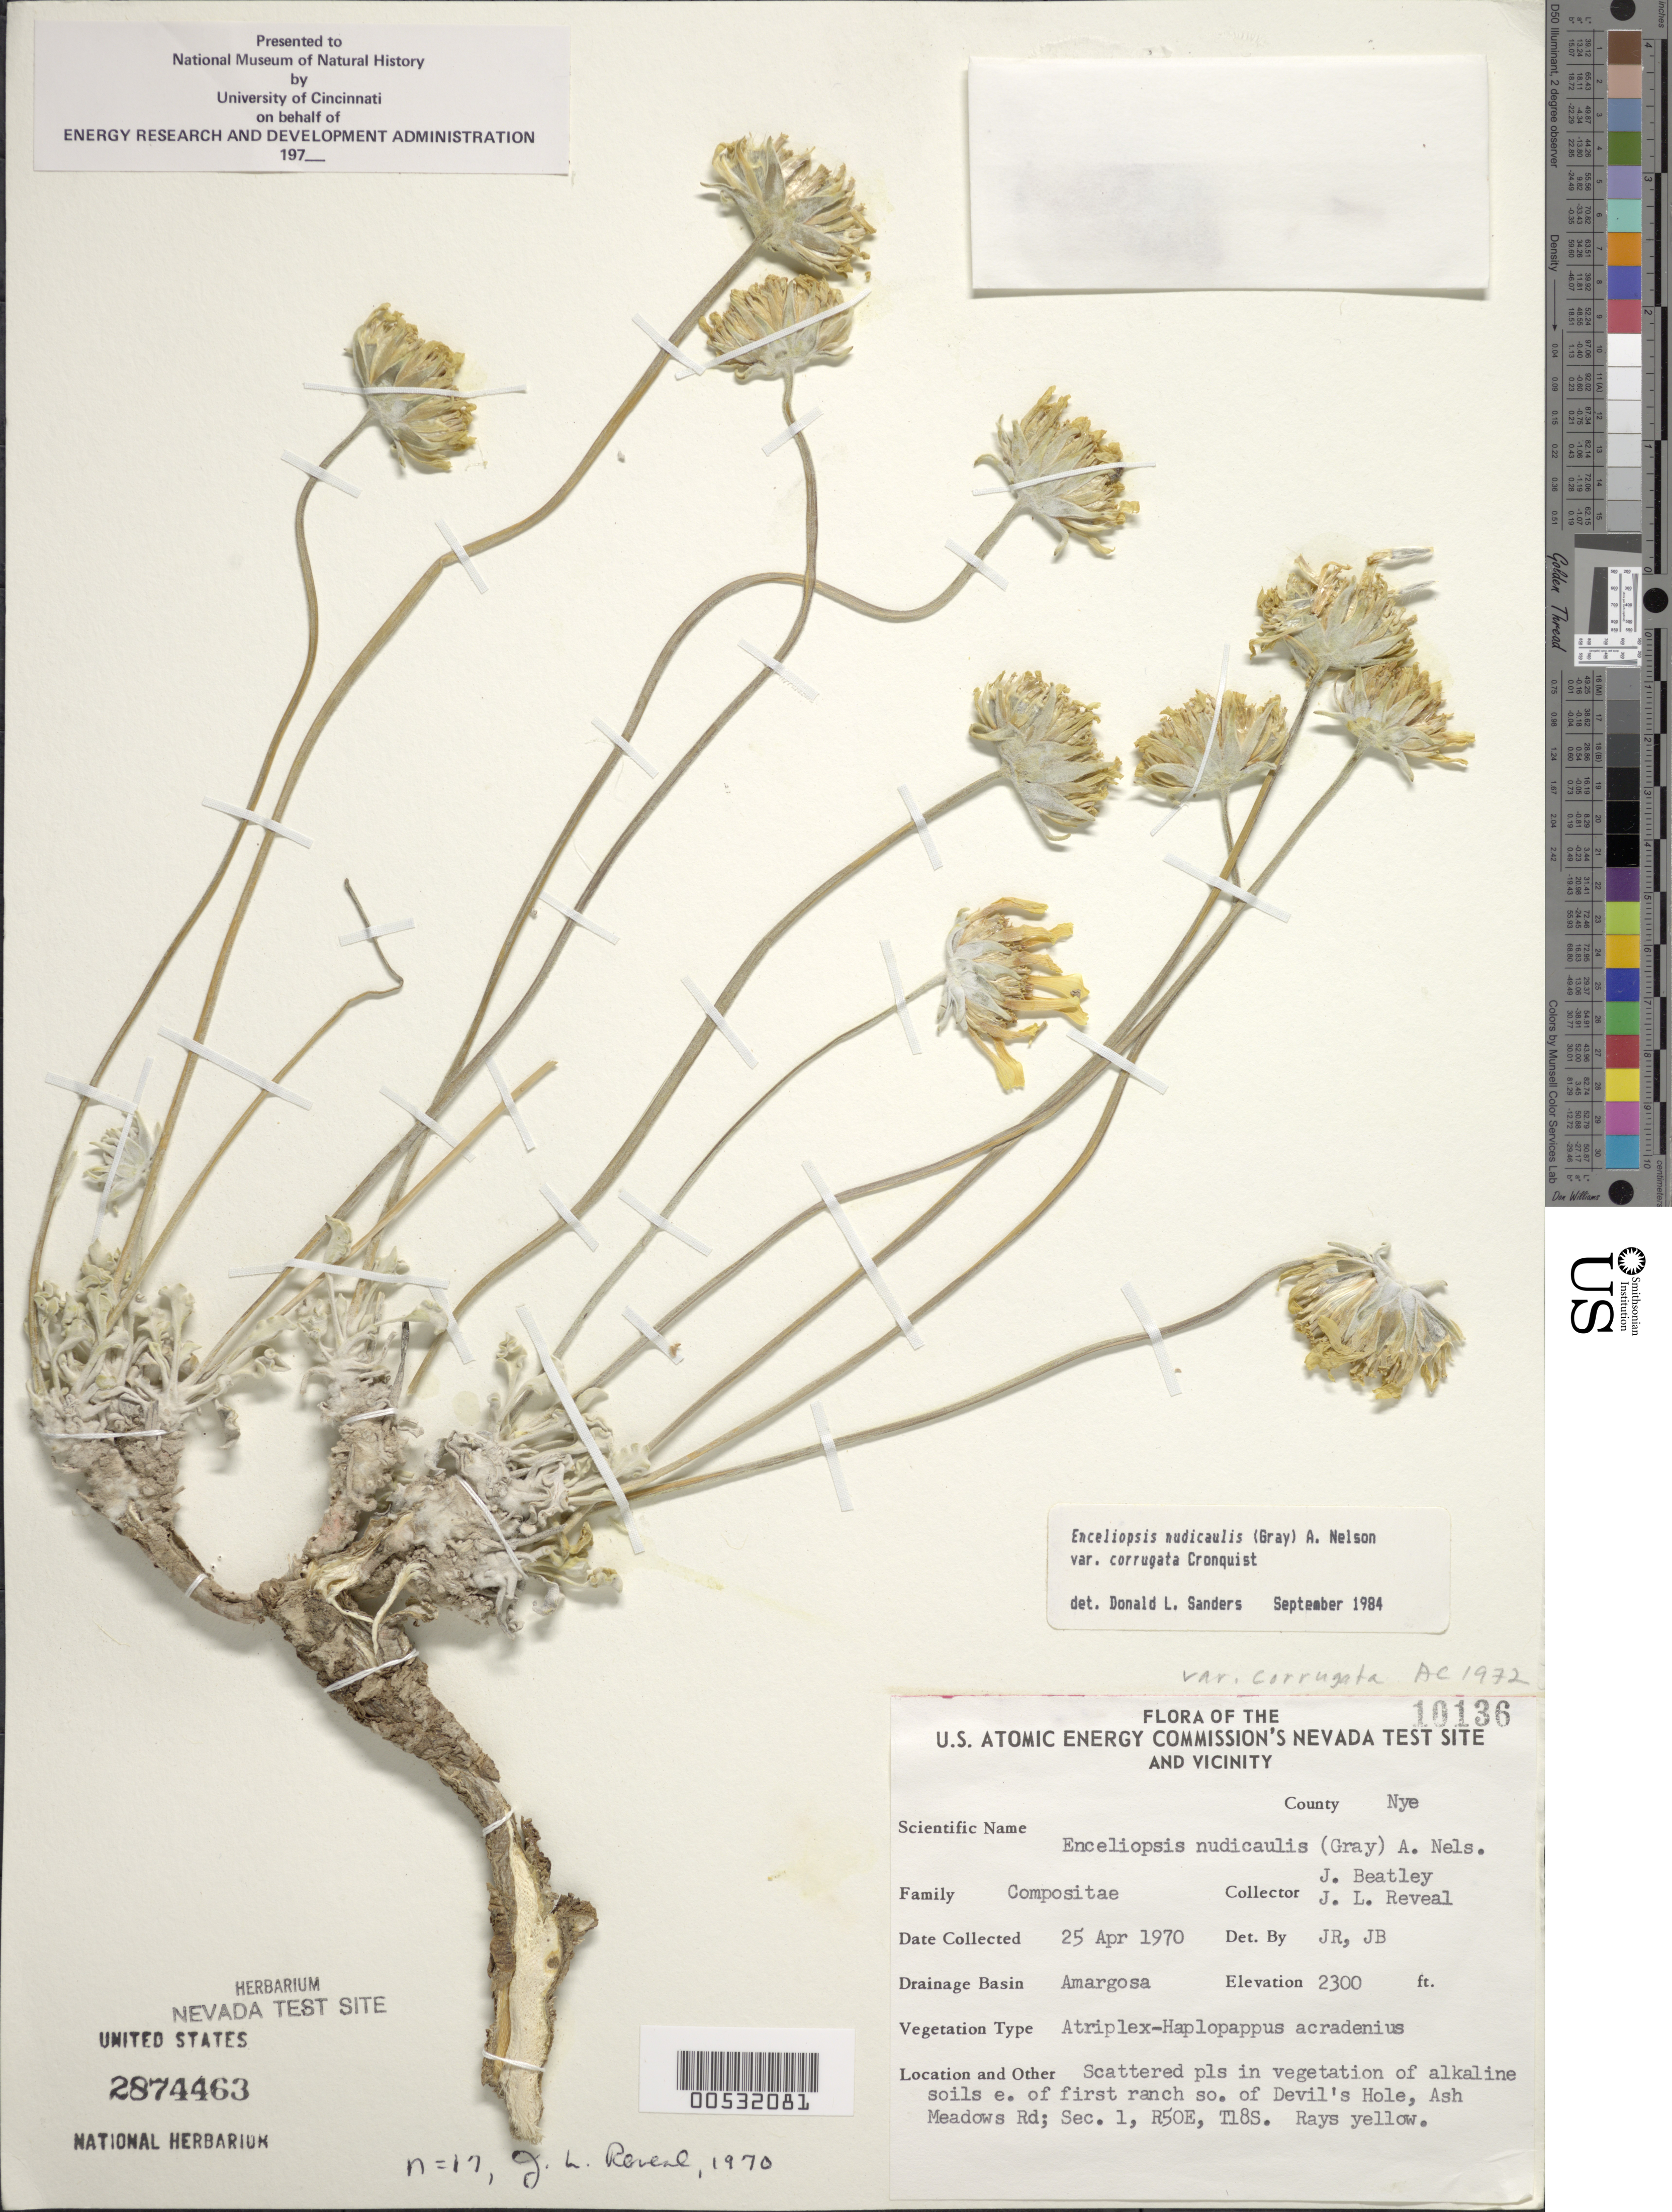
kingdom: Plantae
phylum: Tracheophyta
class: Magnoliopsida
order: Asterales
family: Asteraceae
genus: Enceliopsis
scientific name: Enceliopsis nudicaulis var. corrugata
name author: (A. Gray) A. Nelson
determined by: Sanders, D.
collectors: J. C. Beatley & J. L. Reveal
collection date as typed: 25 Apr 1970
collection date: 1970-04-25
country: United States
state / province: Nevada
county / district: Nye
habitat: Scattered pls in vegetation of alkaline soils.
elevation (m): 701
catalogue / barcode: US 2874463